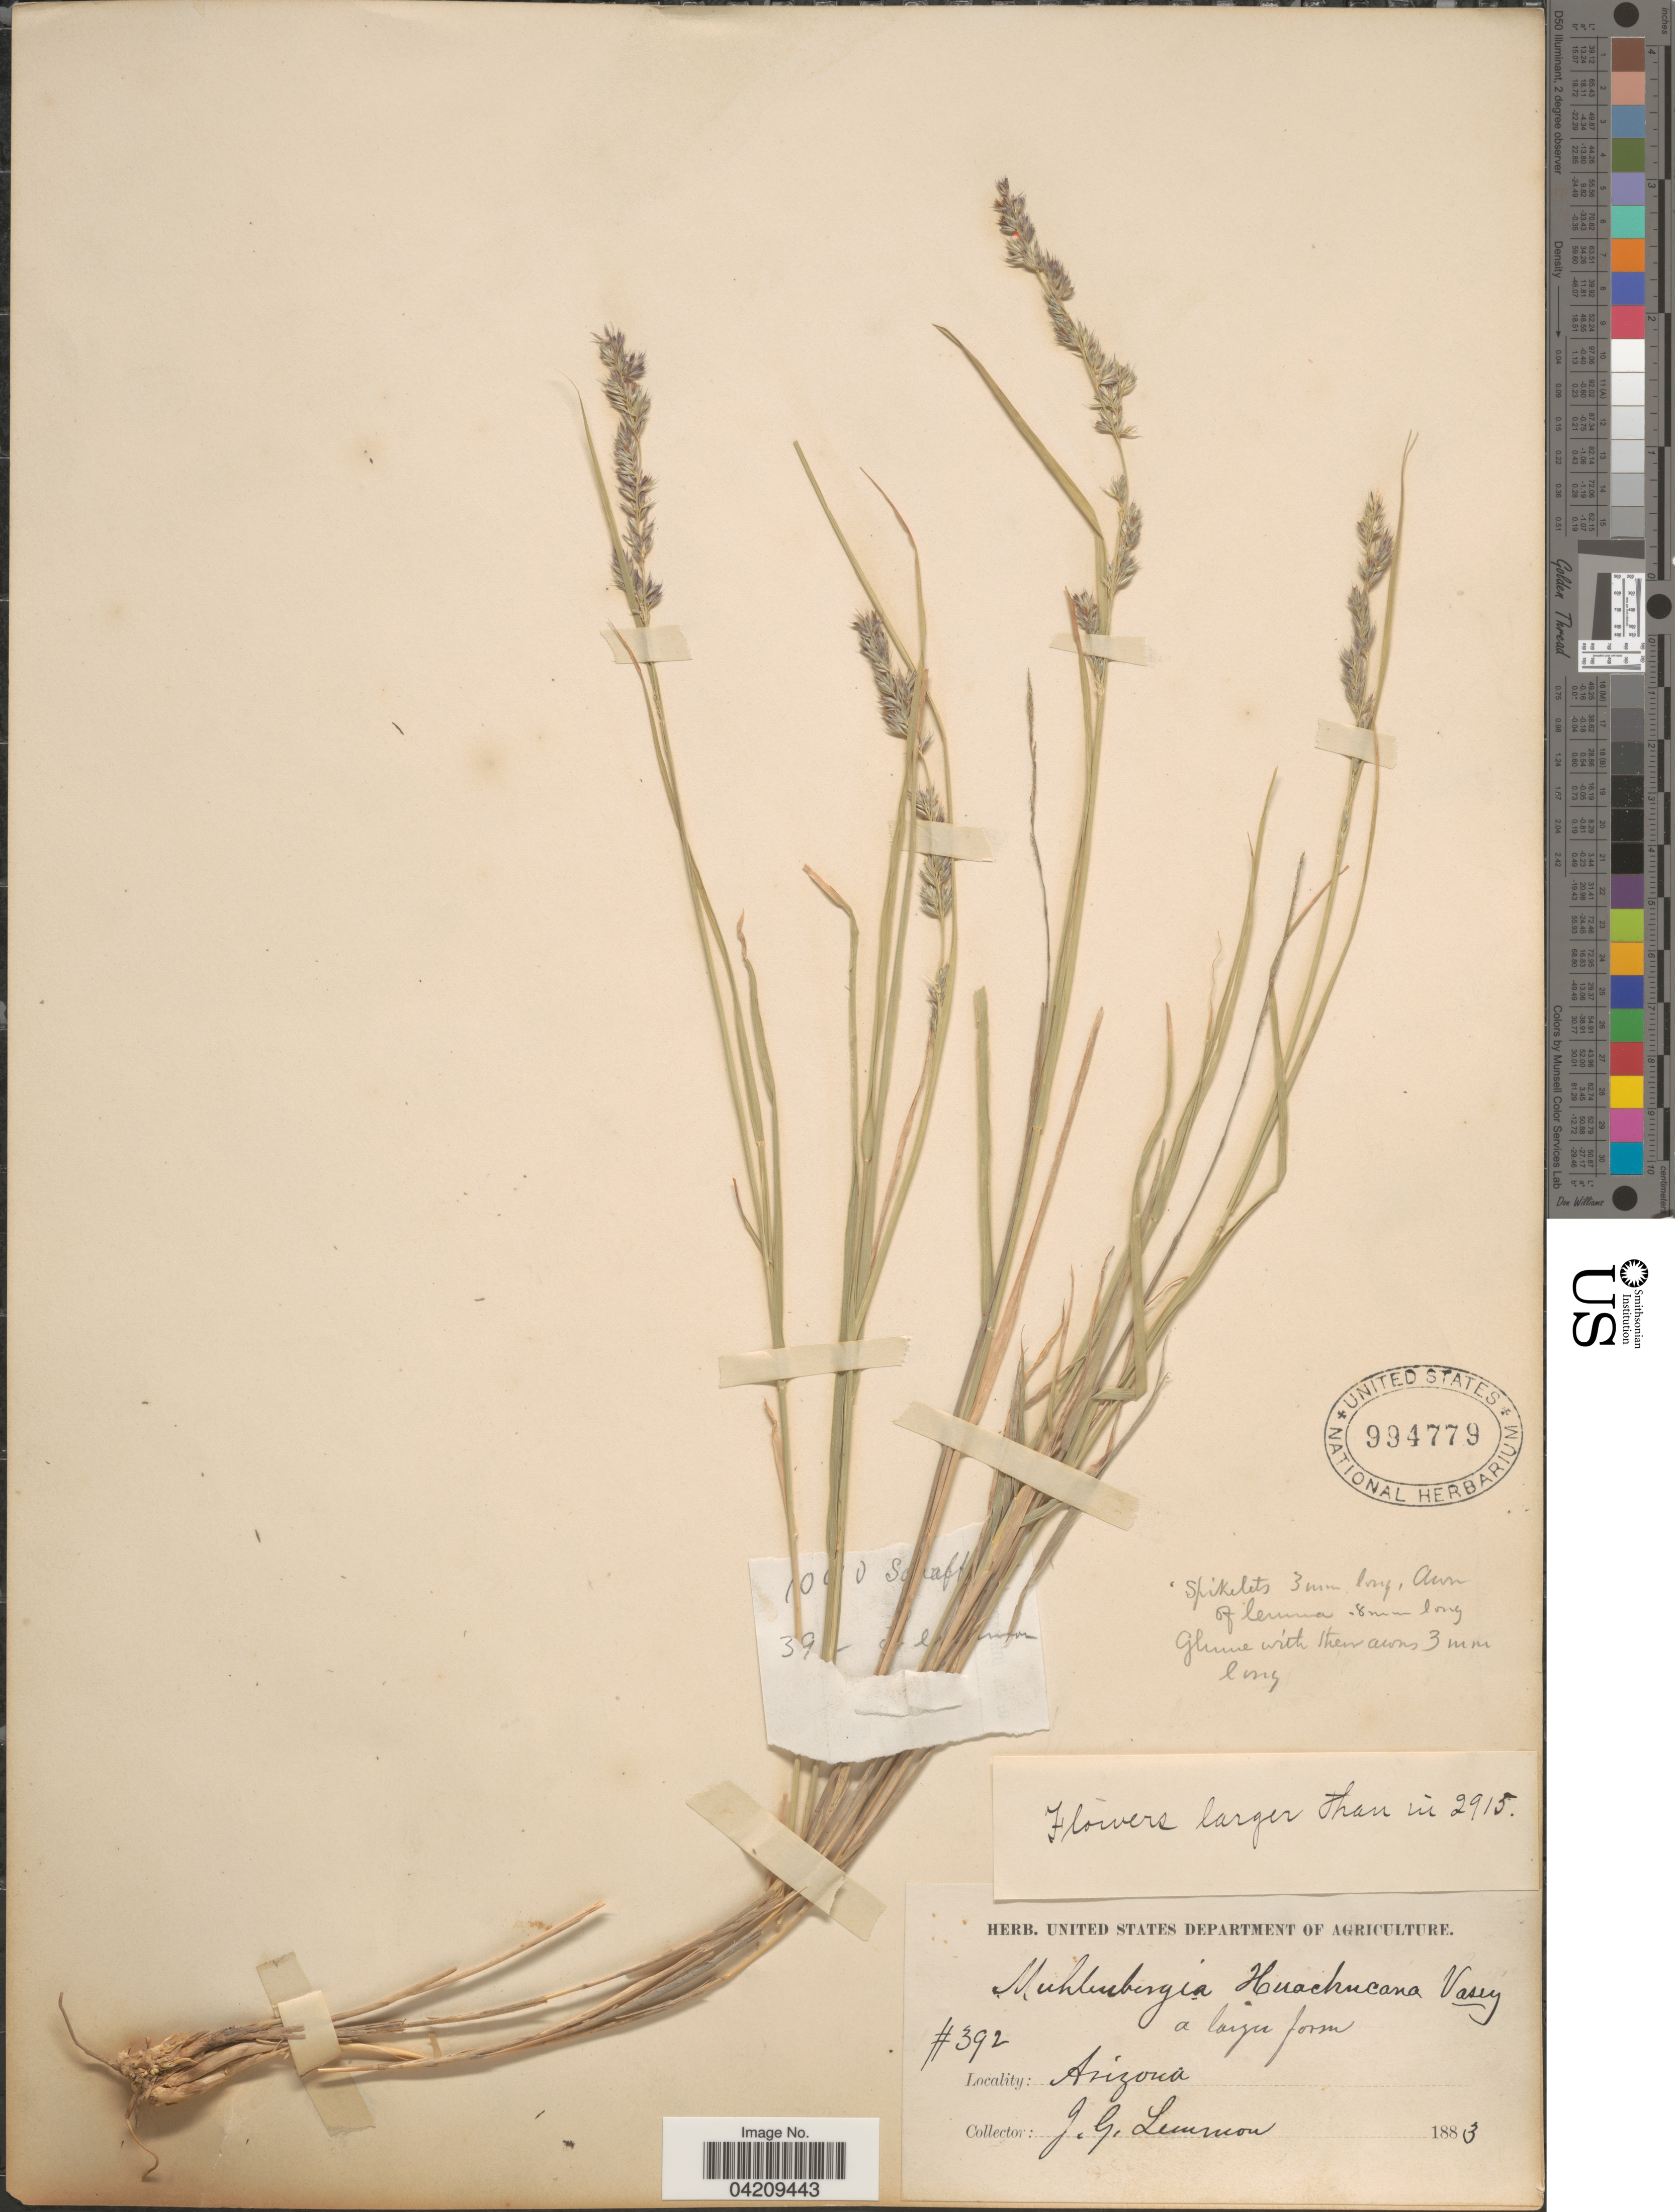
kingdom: Plantae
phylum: Tracheophyta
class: Liliopsida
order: Poales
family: Poaceae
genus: Muhlenbergia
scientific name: Muhlenbergia glauca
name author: (Nees) Mez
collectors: J. Lemmon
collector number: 392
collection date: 1883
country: United States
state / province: Arizona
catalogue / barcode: US 994779